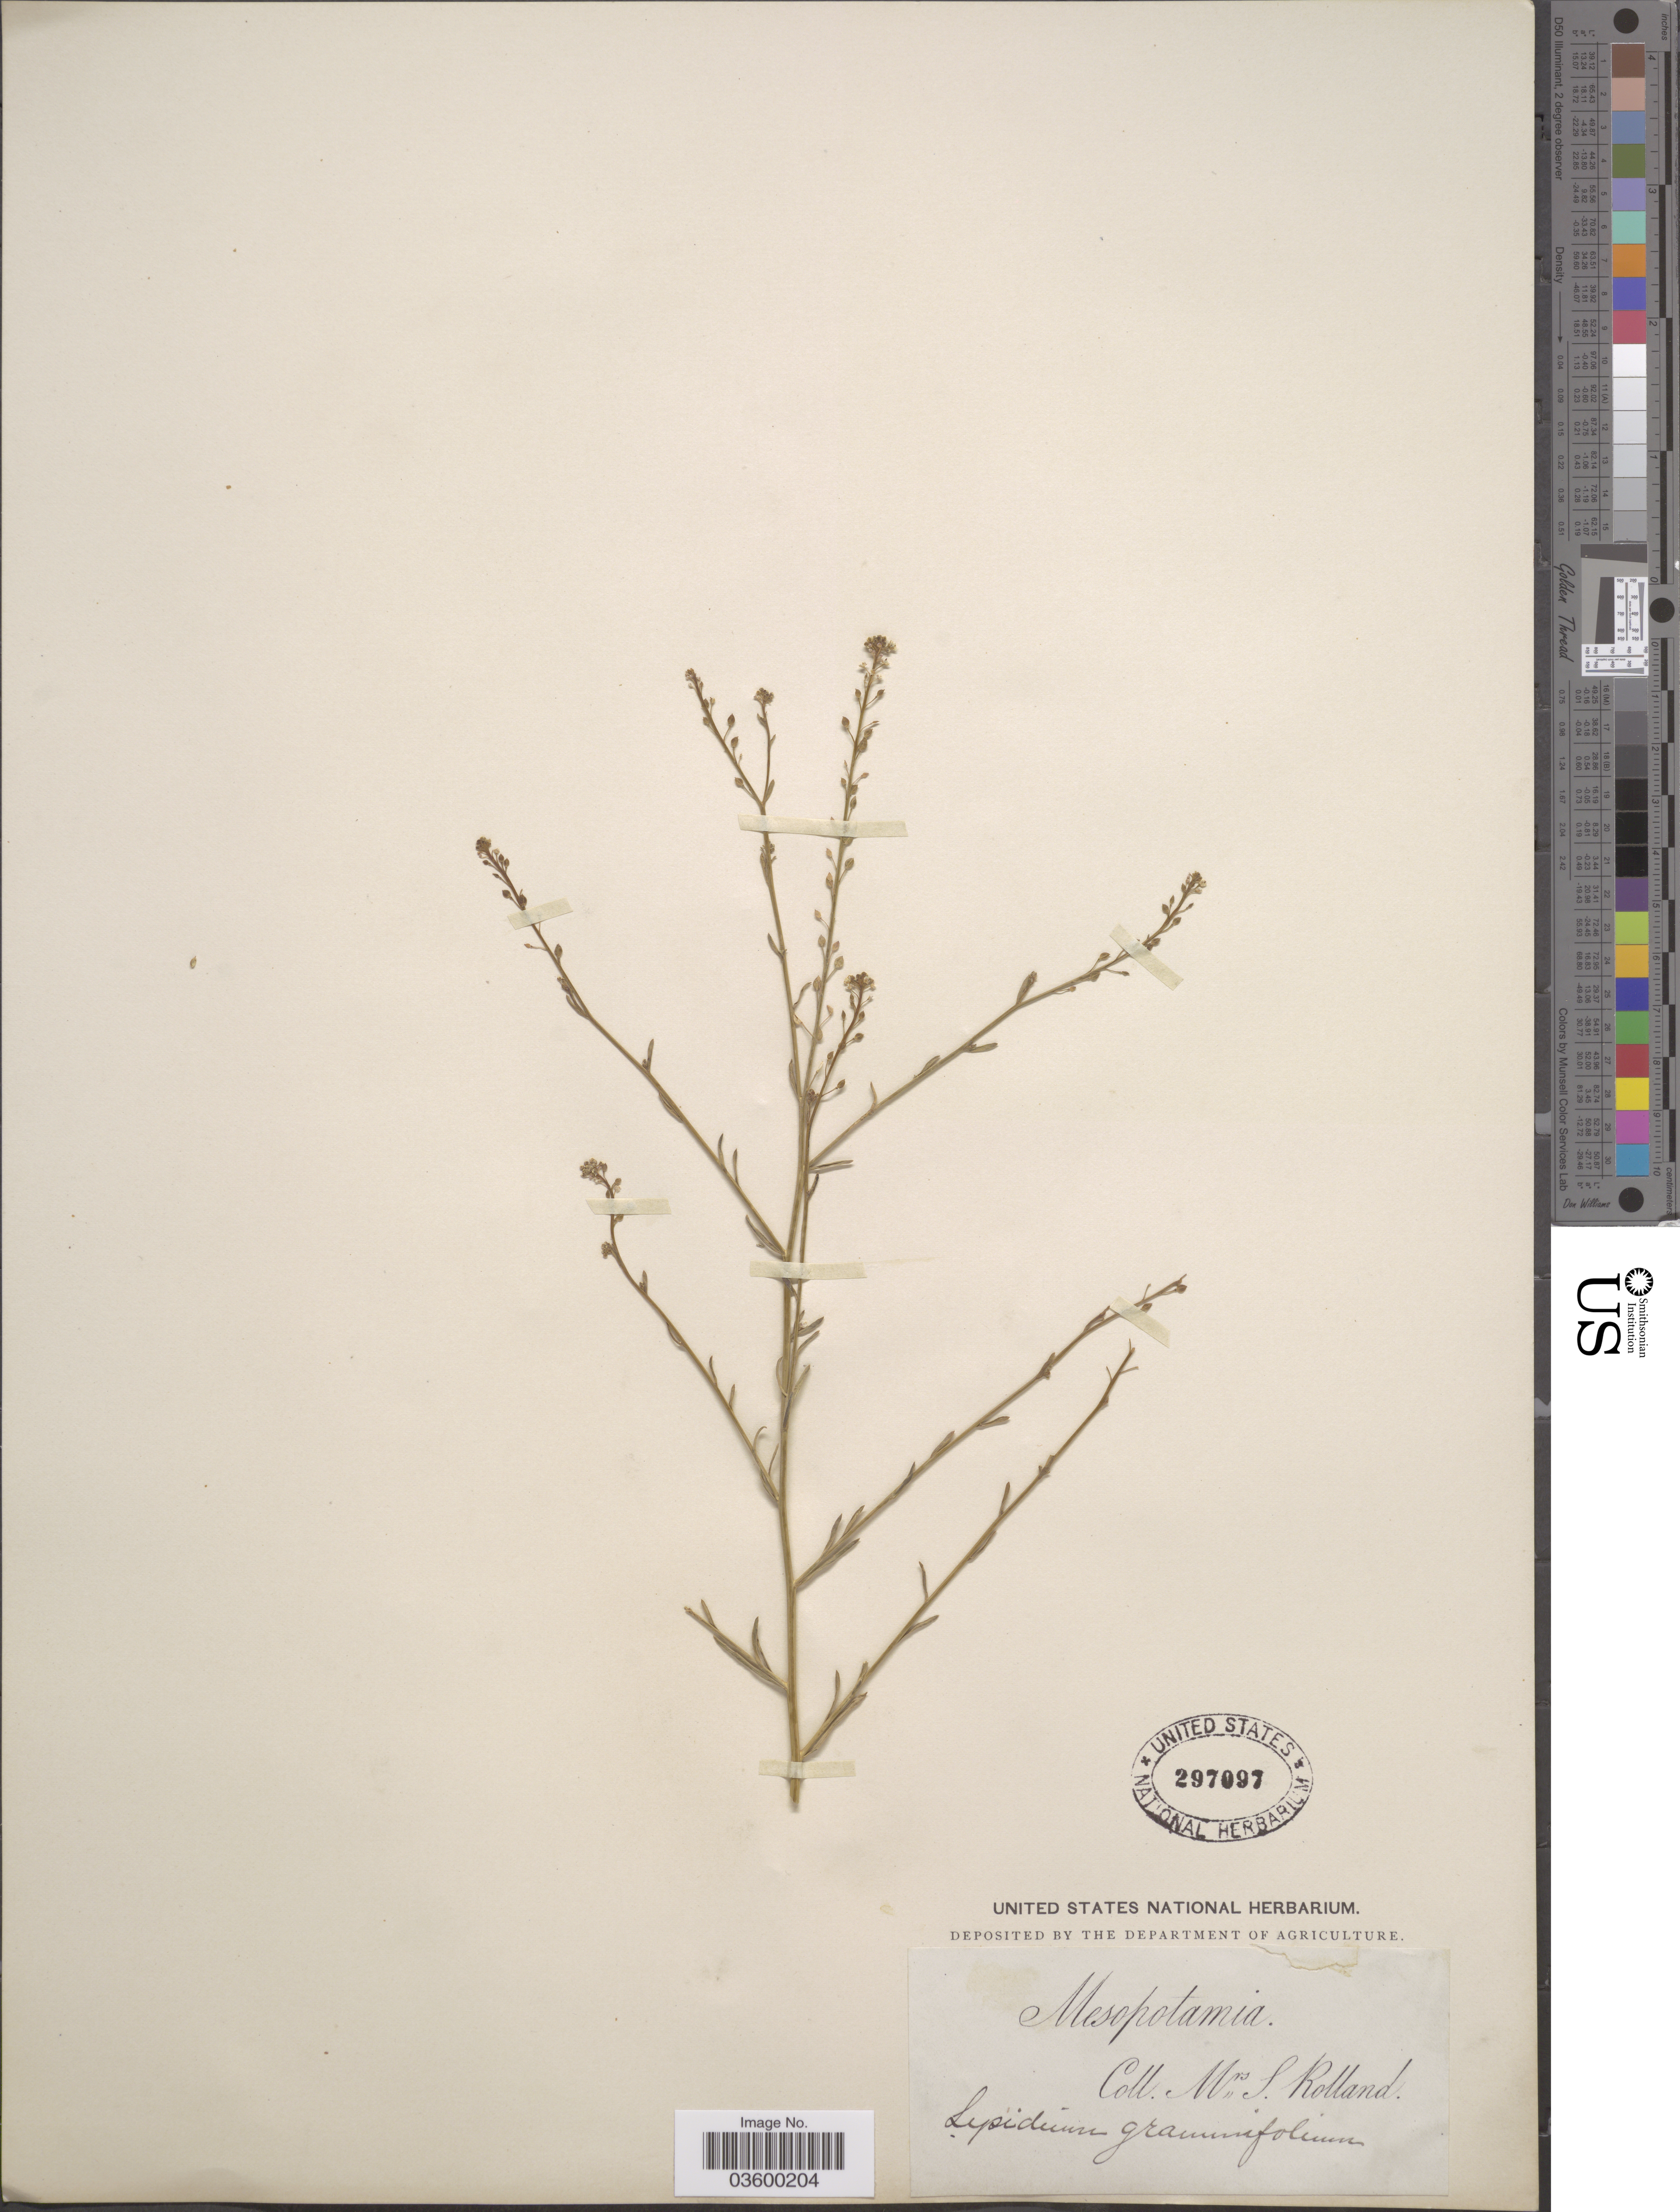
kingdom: Plantae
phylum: Tracheophyta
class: Magnoliopsida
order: Brassicales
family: Brassicaceae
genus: Lepidium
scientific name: Lepidium graminifolium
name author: L.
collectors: S. Rolland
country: Turkey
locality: Mesopotamia.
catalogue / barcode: US 297097